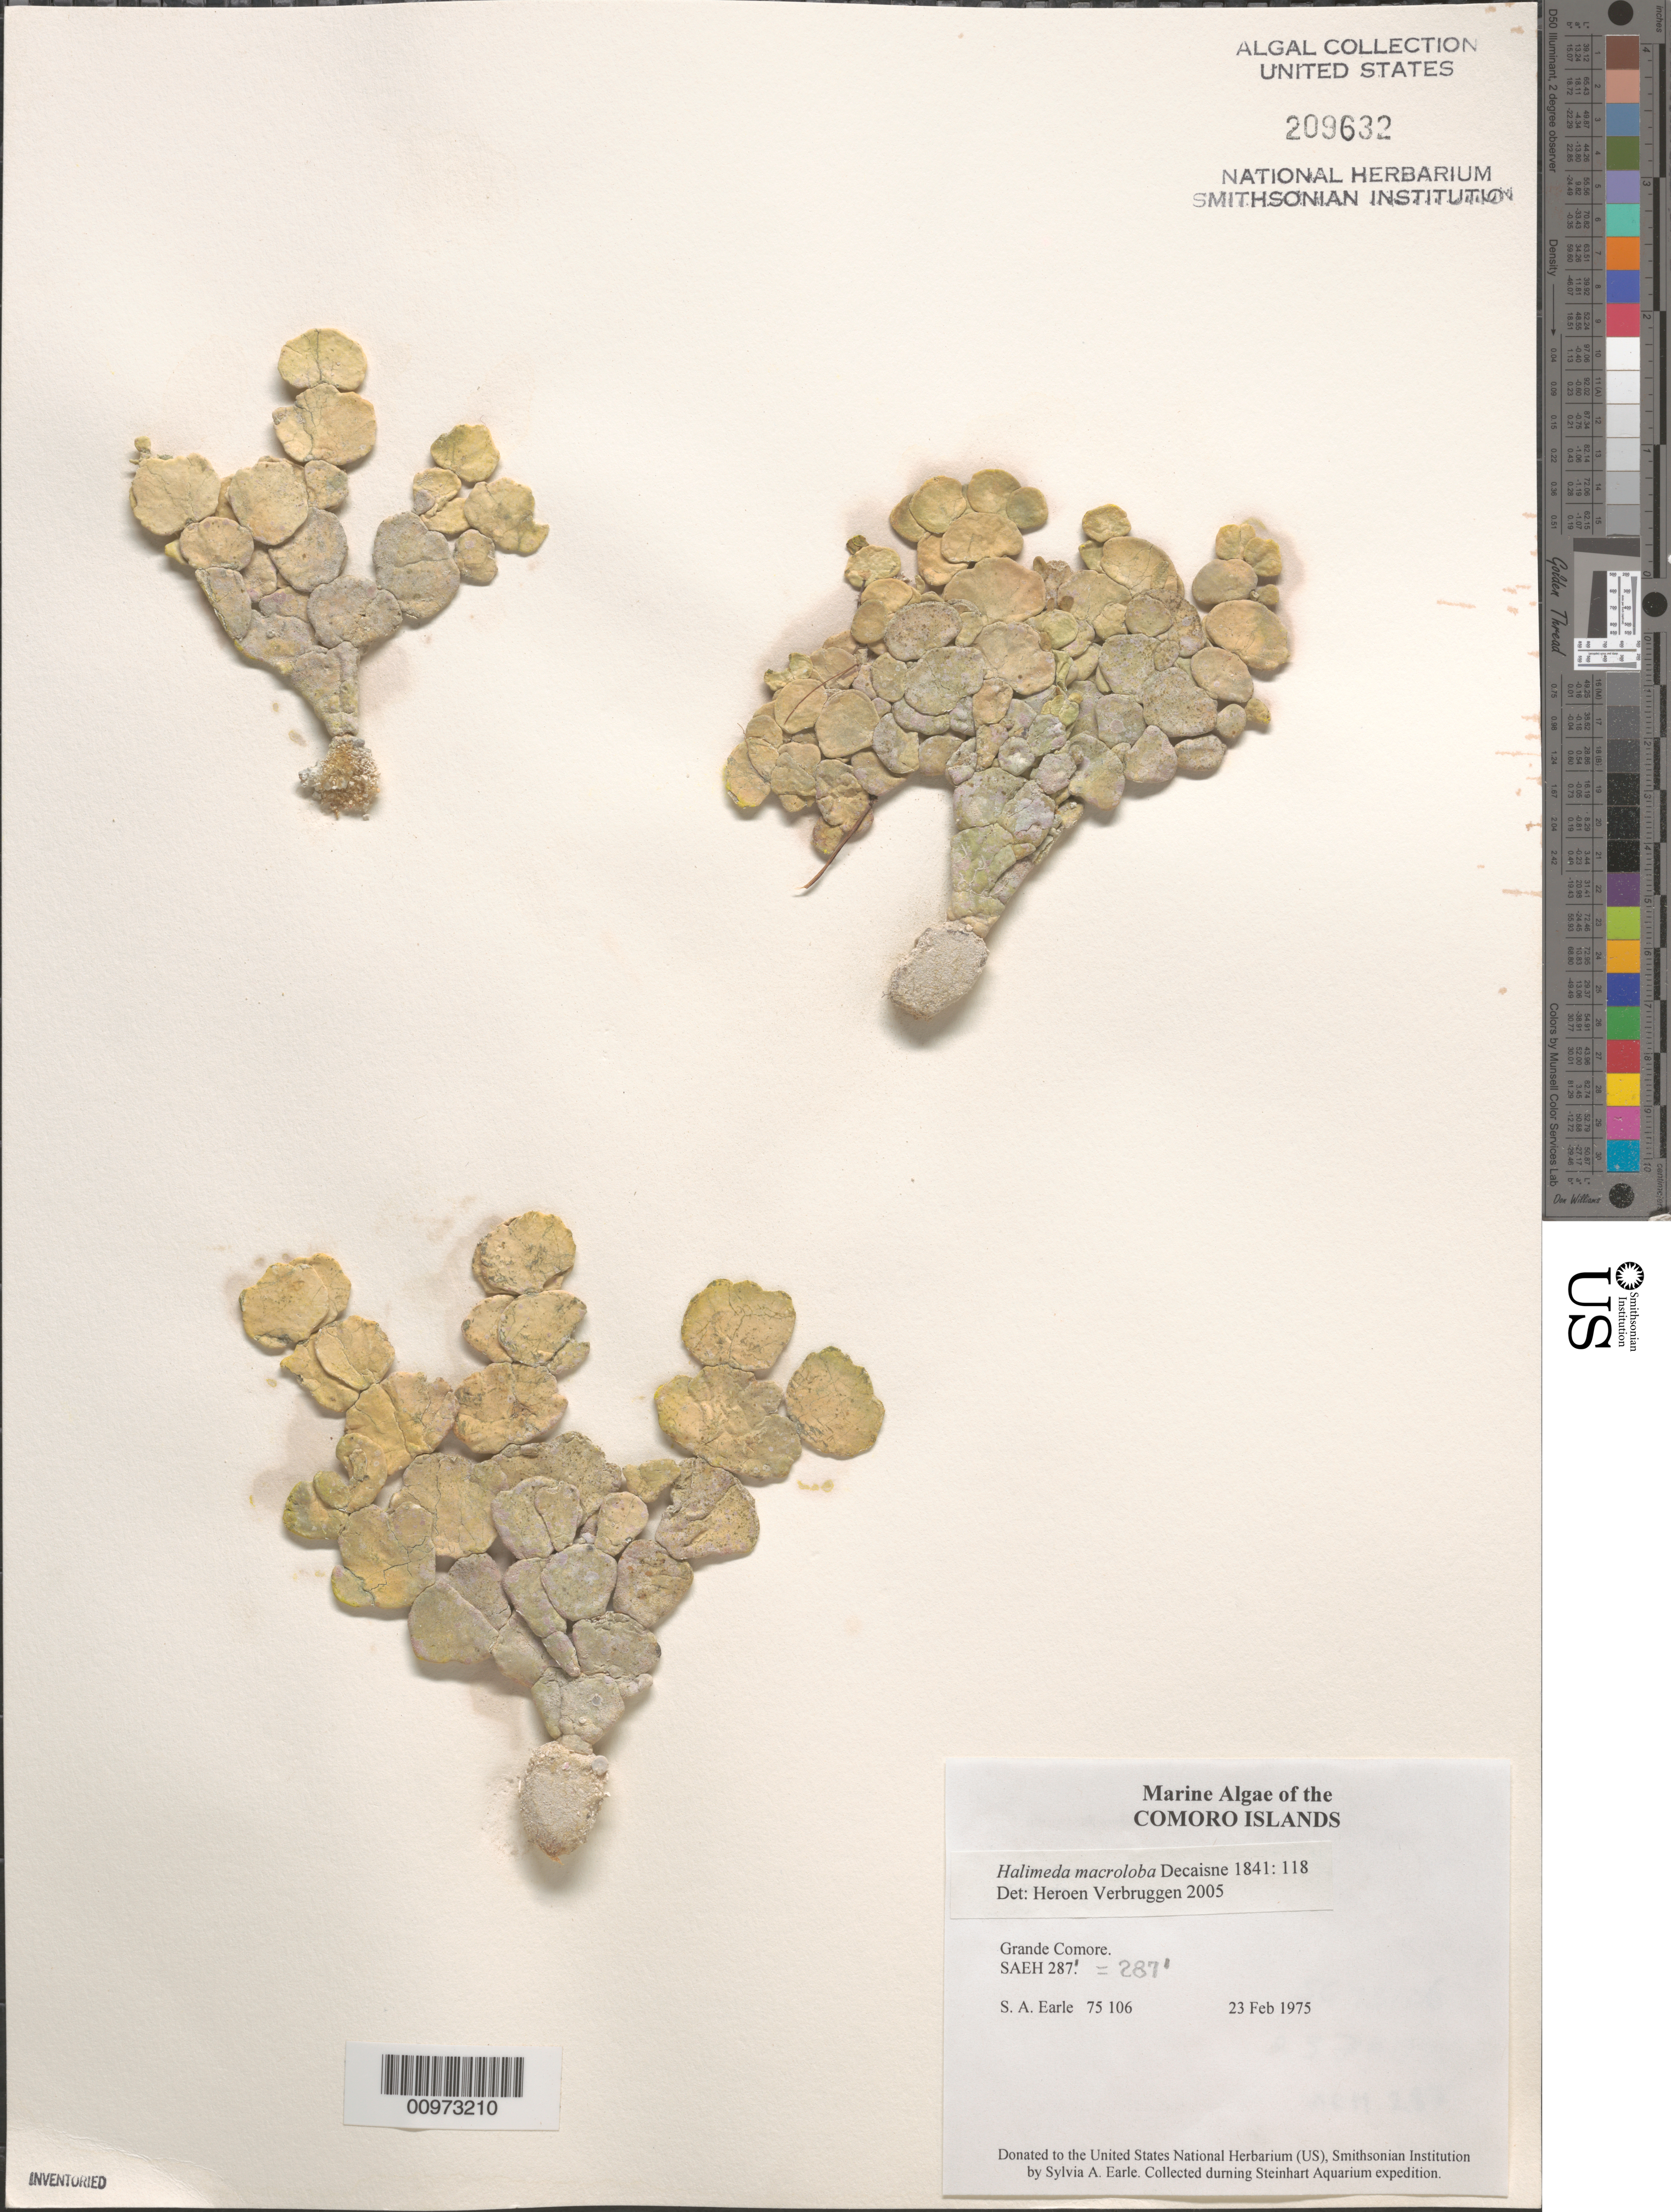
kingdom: Plantae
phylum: Chlorophyta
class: Ulvophyceae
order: Bryopsidales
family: Halimedaceae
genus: Halimeda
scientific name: Halimeda macroloba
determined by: Verbruggen, H.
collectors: S. A. Earle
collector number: SAEH 287'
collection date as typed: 23 Feb 1975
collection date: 1975-02-23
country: Comoros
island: Grande Comore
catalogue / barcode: US 209632